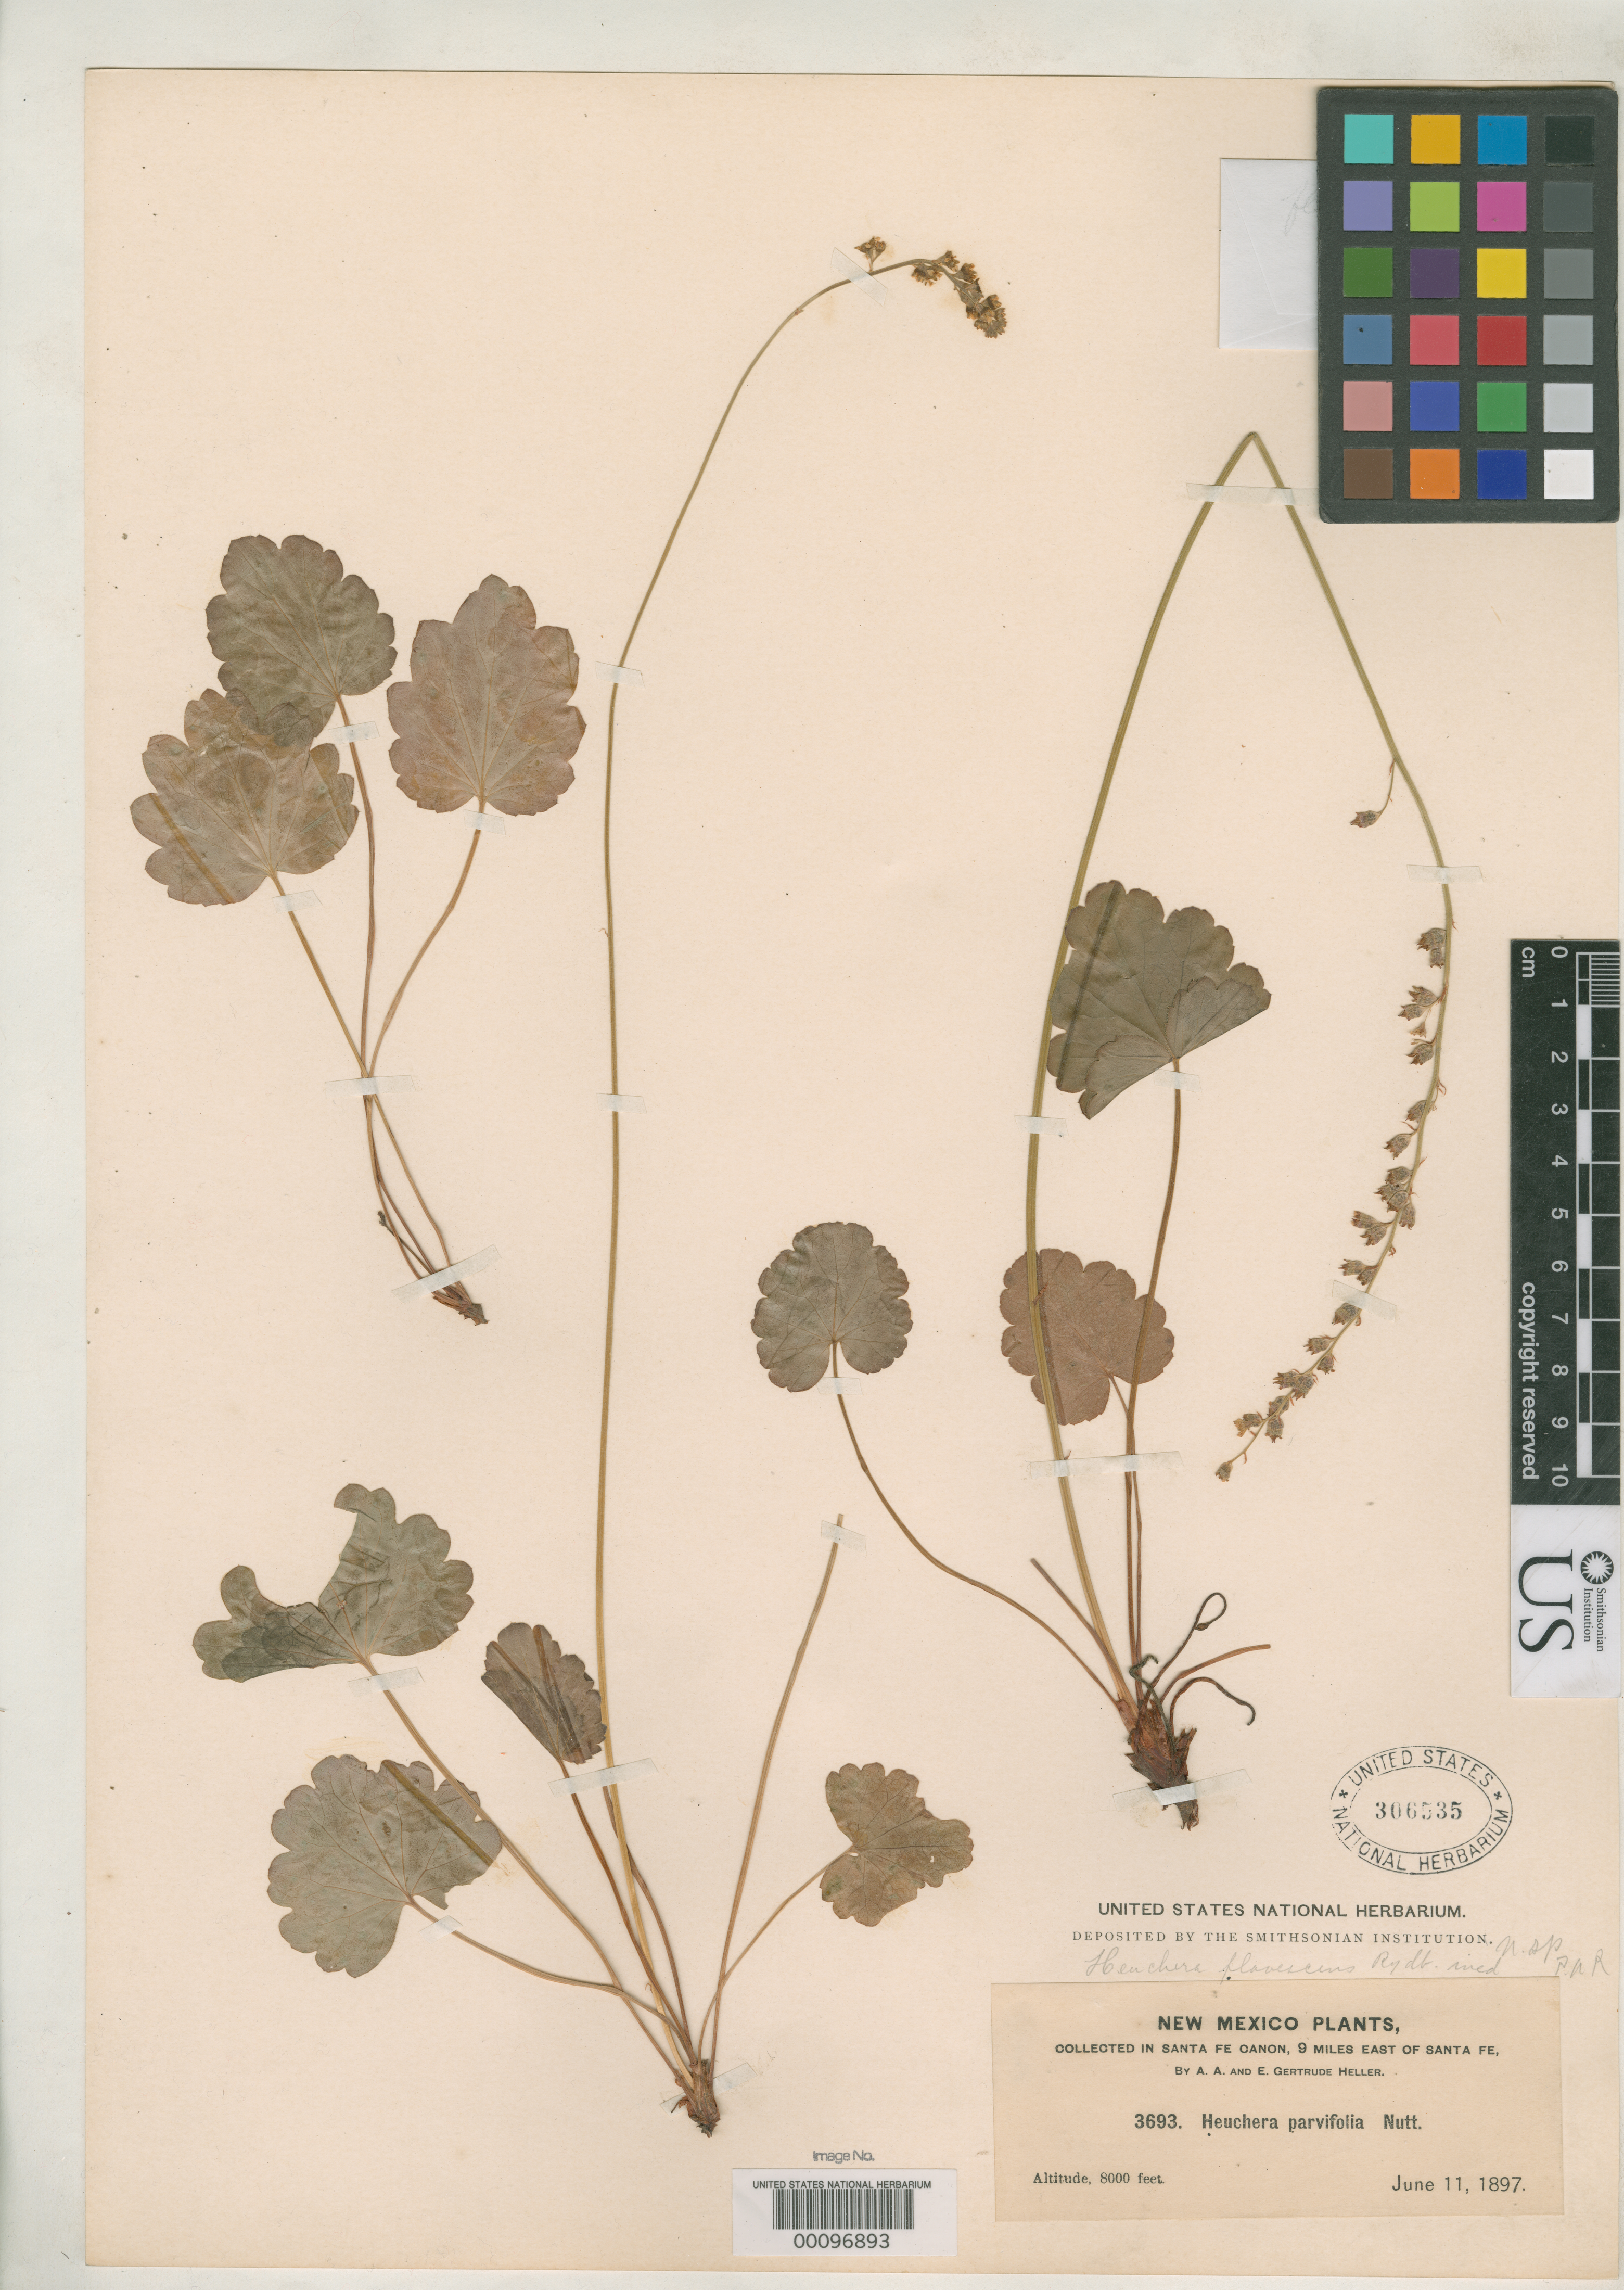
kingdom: Plantae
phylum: Tracheophyta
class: Magnoliopsida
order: Saxifragales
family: Saxifragaceae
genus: Heuchera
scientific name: Heuchera flavescens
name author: Rydb.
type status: Isotype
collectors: A. A. Heller & E. G. Heller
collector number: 3693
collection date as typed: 11 Jun 1897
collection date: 1897-06-11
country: United States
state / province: New Mexico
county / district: Santa Fe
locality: Santa Fe Canyon, 9 mi E of Santa Fe.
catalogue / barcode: US 306535